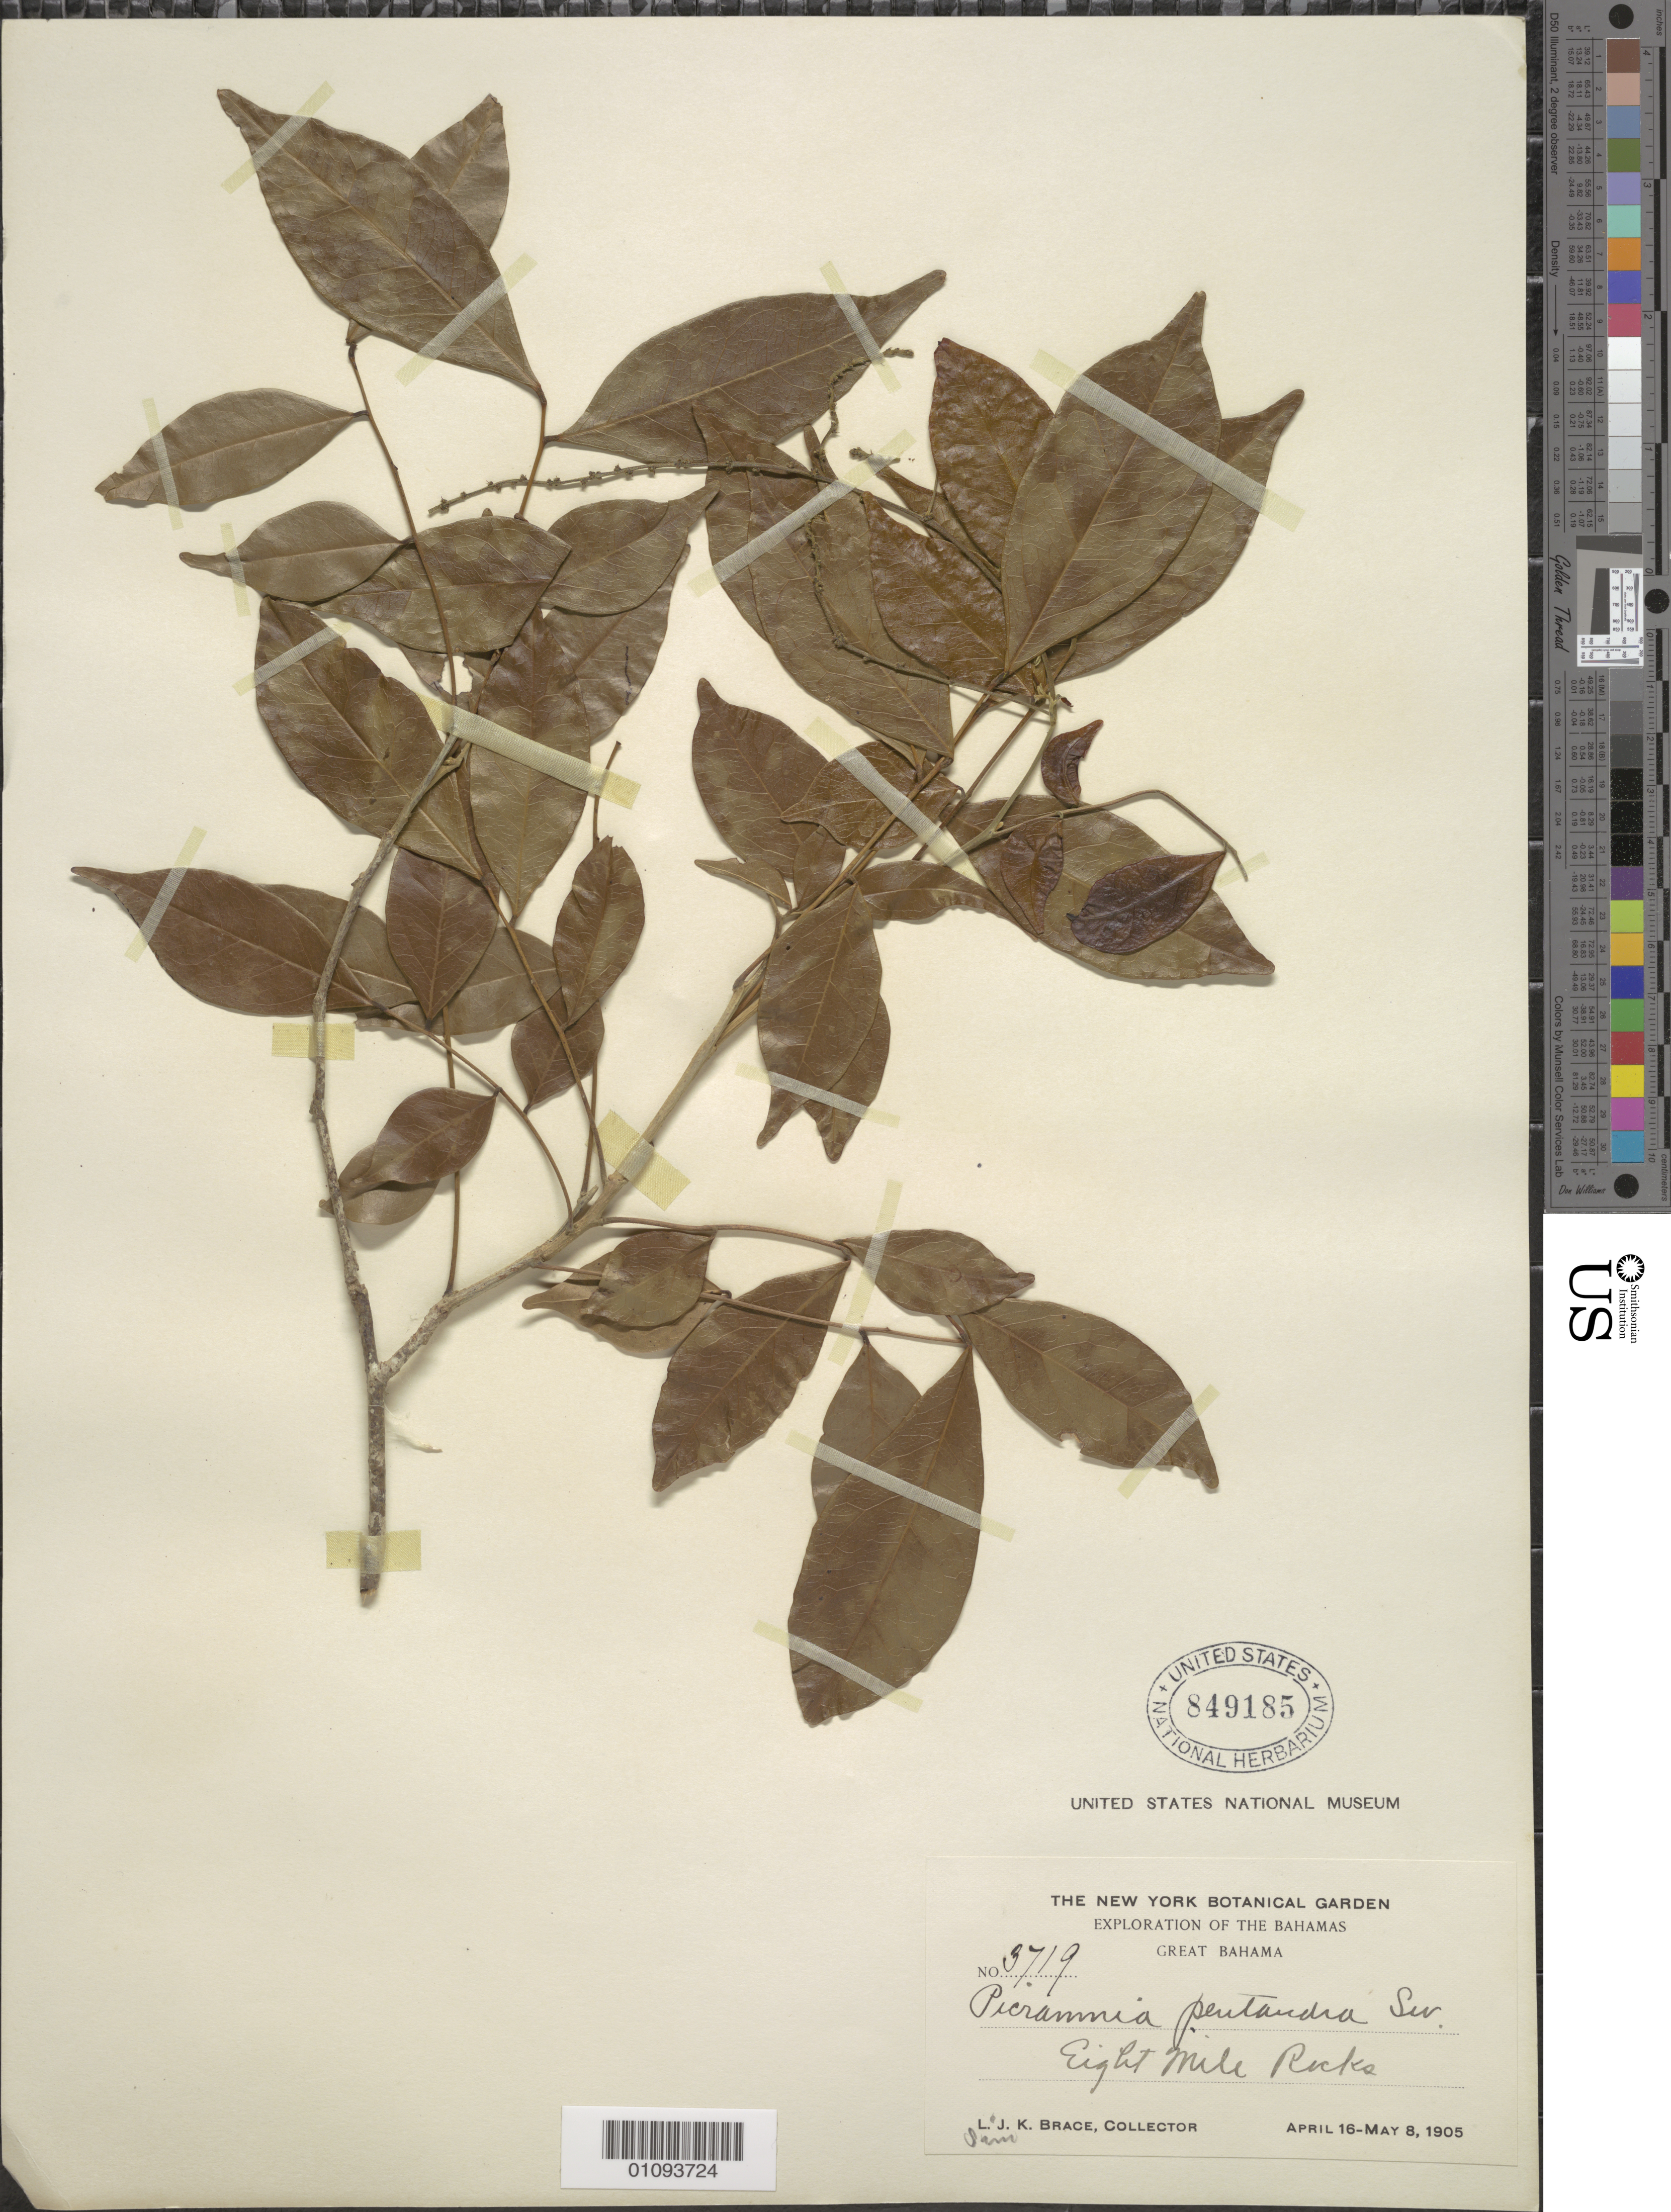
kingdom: Plantae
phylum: Tracheophyta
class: Magnoliopsida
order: Picramniales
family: Picramniaceae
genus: Picramnia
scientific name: Picramnia pentandra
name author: Sw.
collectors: L. J. K. Brace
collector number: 3719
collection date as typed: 16 Apr 1905 to 08 May 1905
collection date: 1905-04-16/1905-05-08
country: Bahamas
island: Great Bahama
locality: Eight Mile Rocks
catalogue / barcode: US 849185